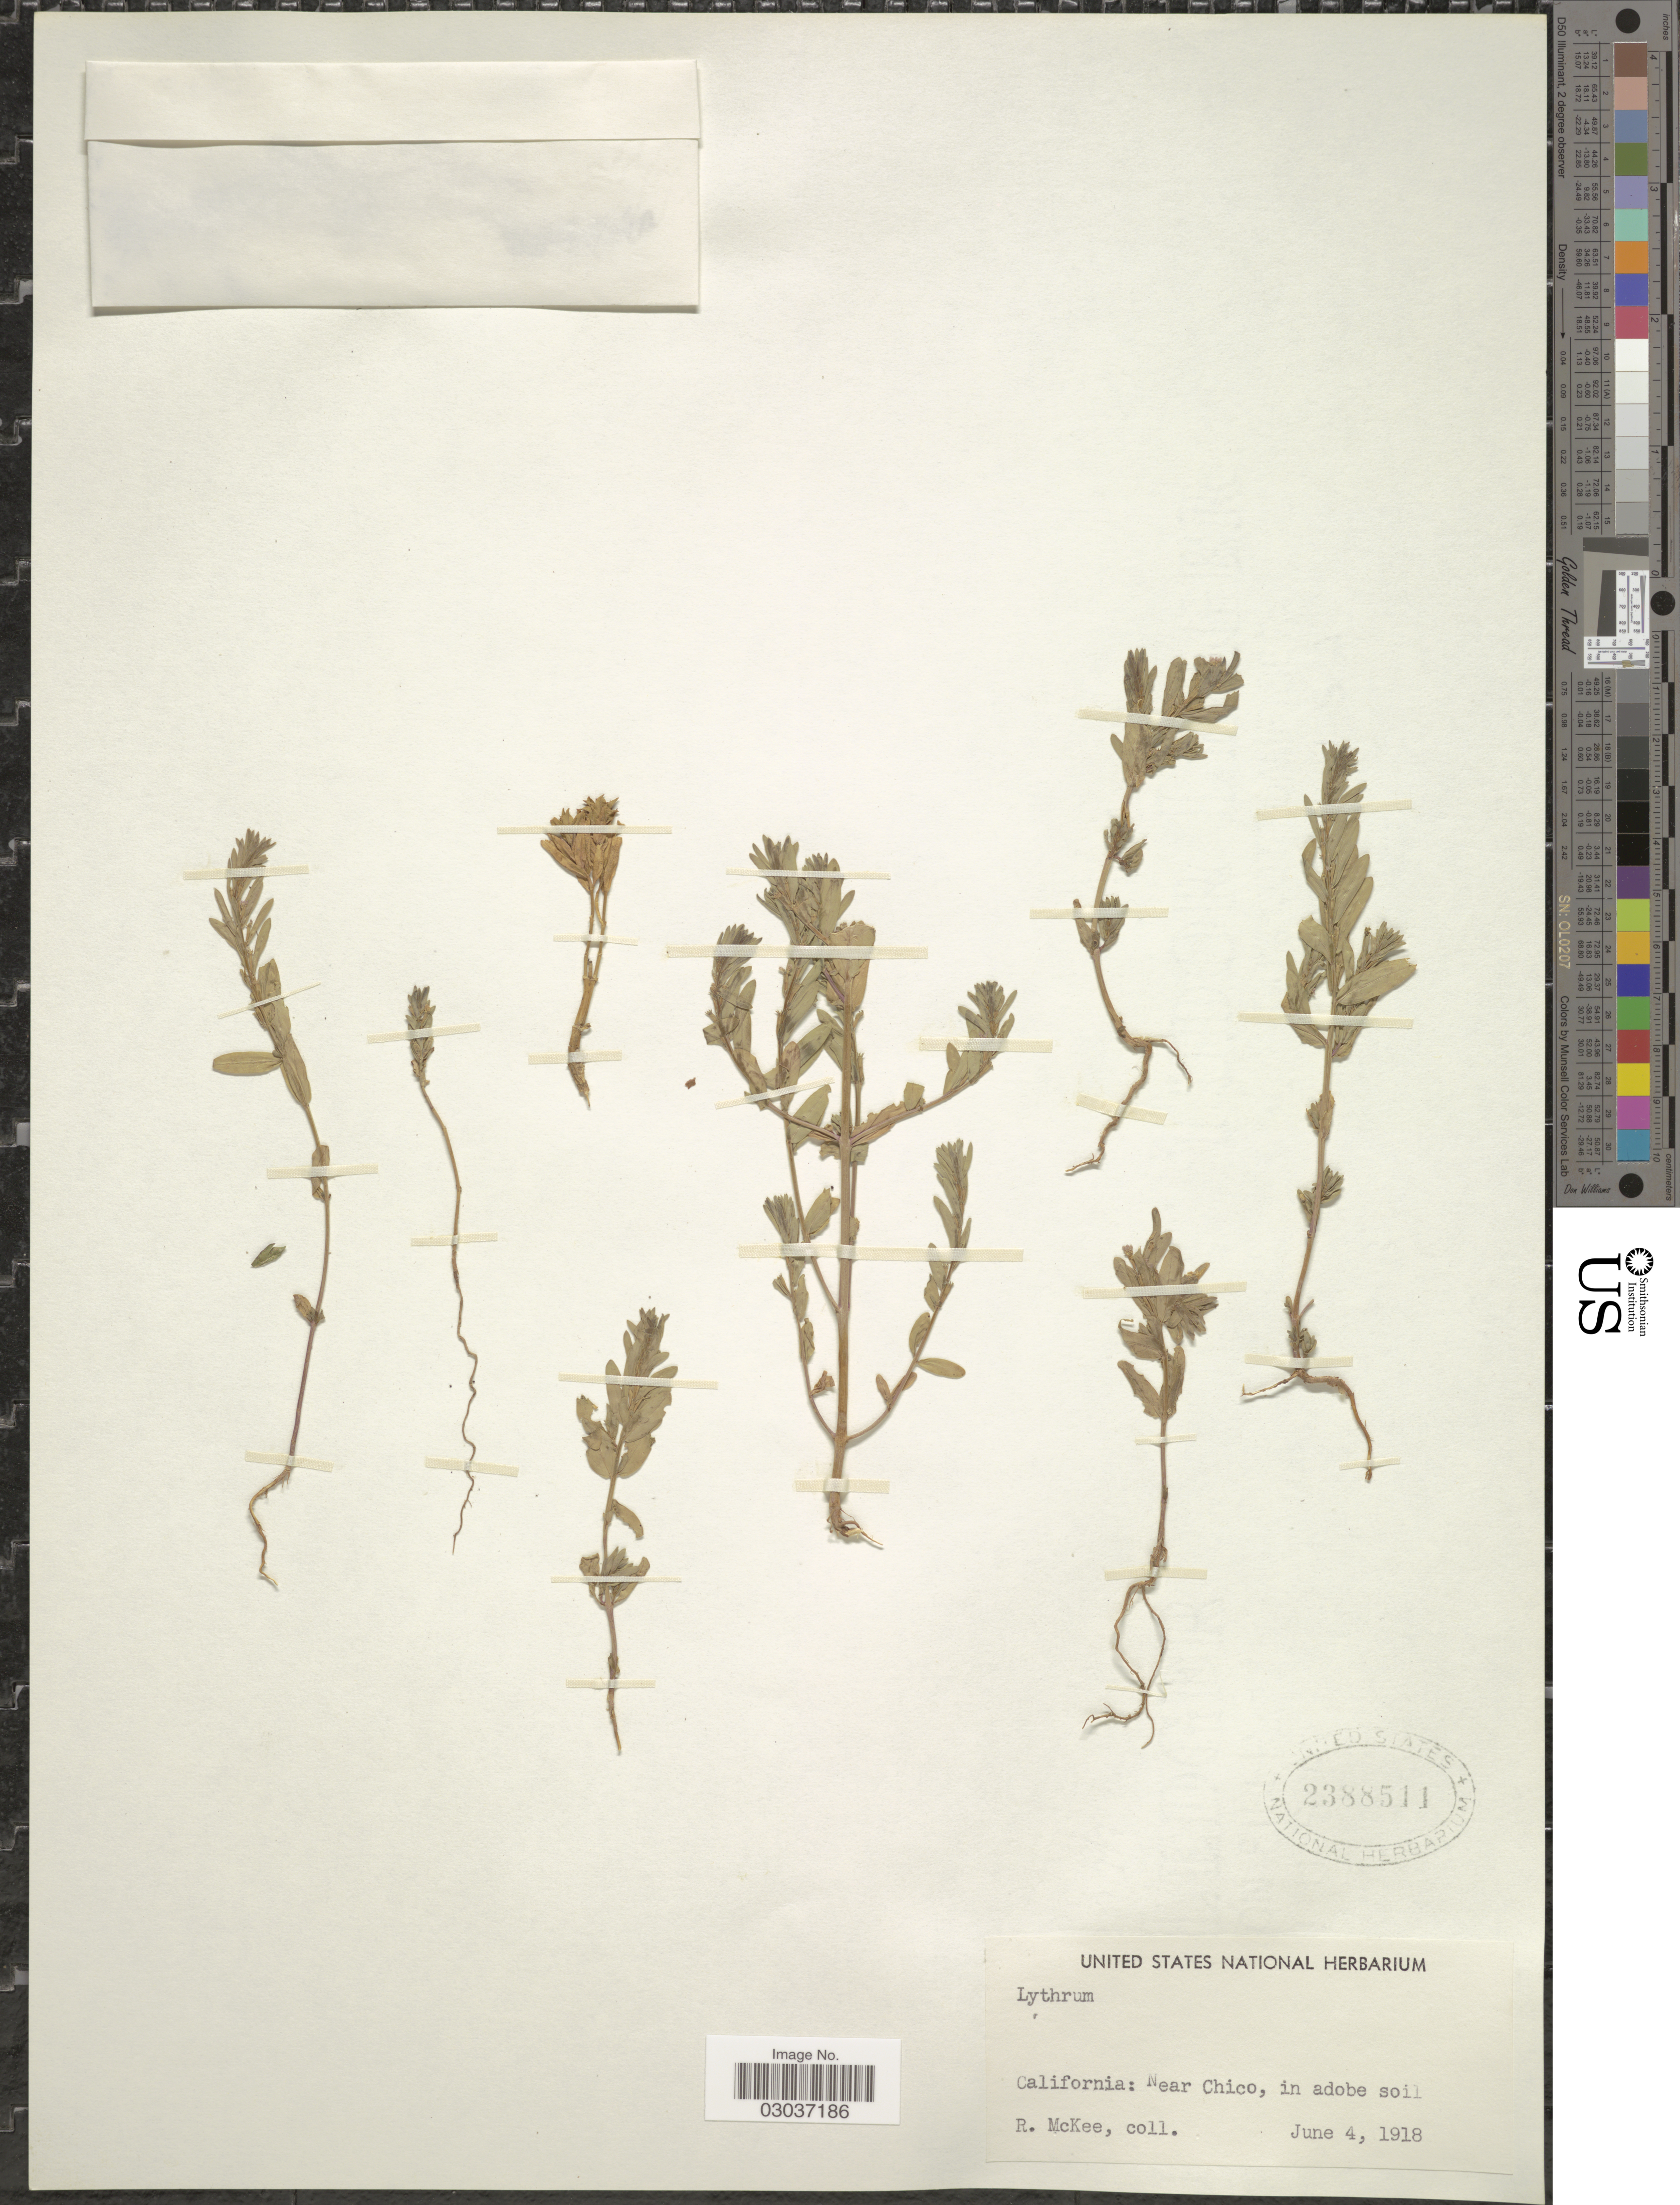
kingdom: Plantae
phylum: Tracheophyta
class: Magnoliopsida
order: Myrtales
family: Lythraceae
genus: Lythrum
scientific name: Lythrum sp.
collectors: R. Mckee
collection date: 1918-06-04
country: United States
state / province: California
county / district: Butte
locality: Near Chico.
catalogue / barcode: US 2388511